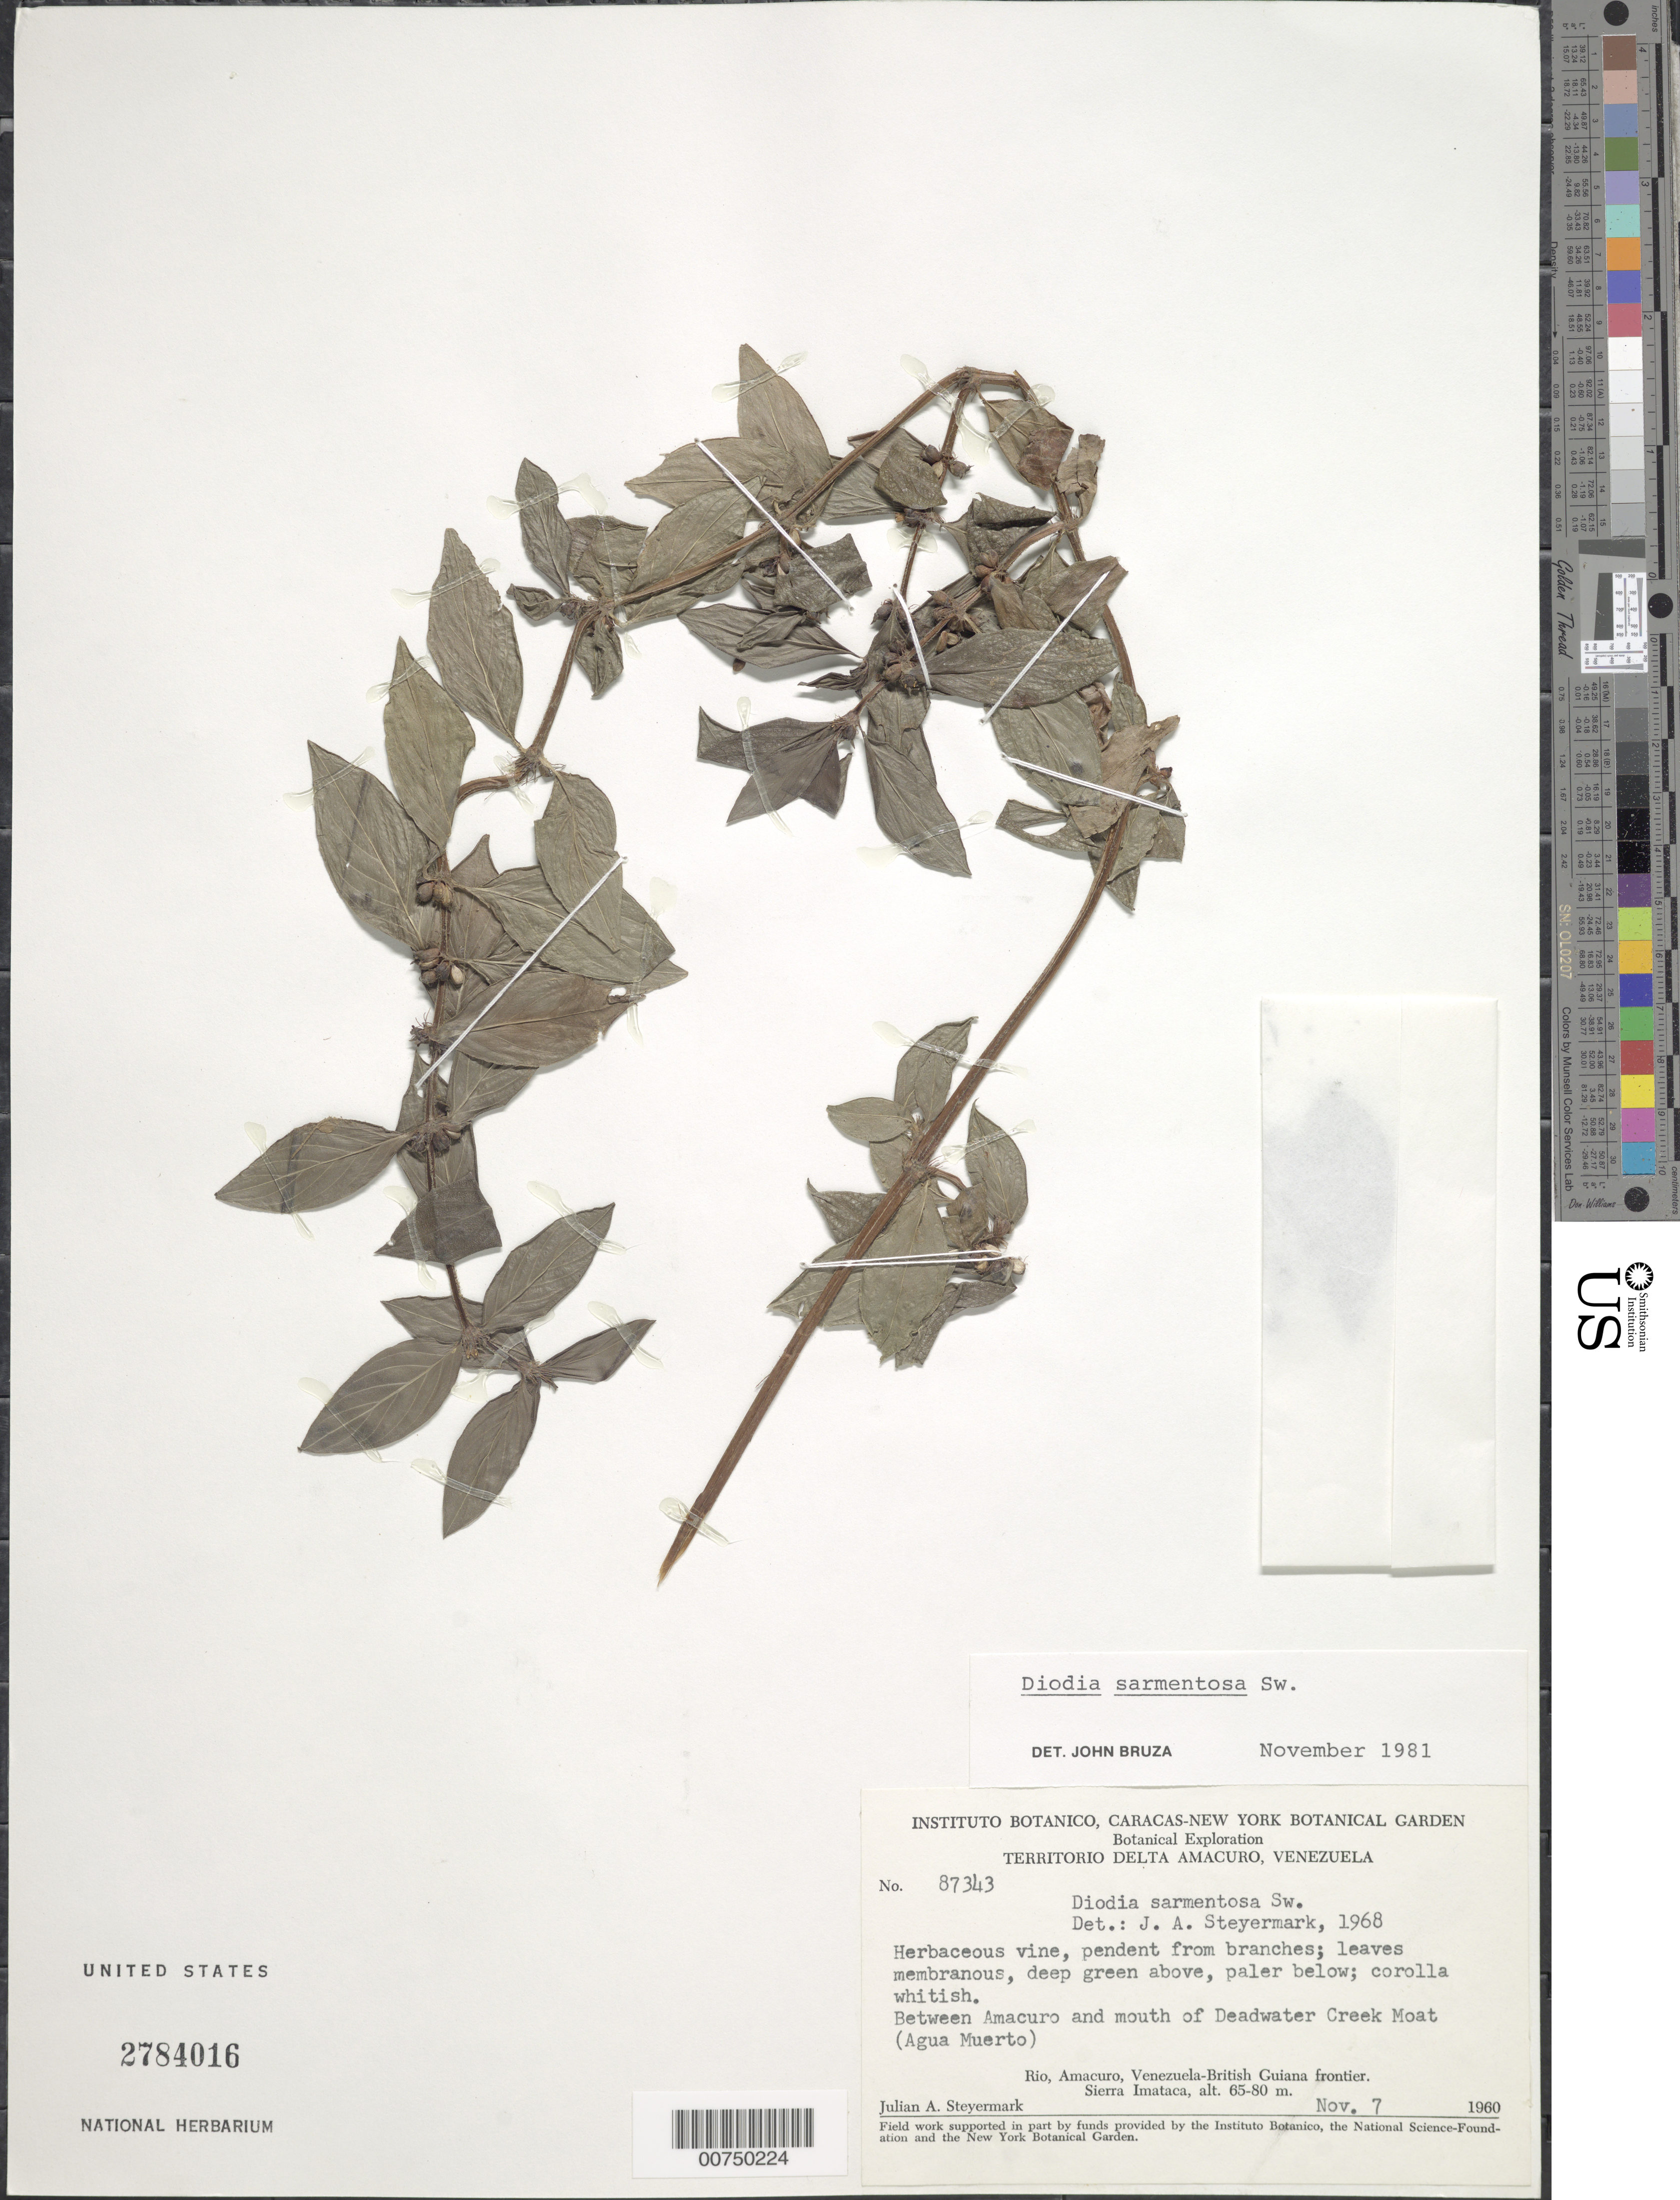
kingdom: Plantae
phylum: Tracheophyta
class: Magnoliopsida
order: Gentianales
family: Rubiaceae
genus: Diodia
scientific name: Diodia sarmentosa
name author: Sw.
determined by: Bruza, J.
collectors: J. Steyermark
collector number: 87343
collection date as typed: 7-Nov-60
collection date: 1960-11-07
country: Venezuela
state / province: Delta Amacuro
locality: Río Amacuro to mouth of Deadwater Creek Moat (Agua Muerto), Sierra Imataca, Venezuela-Guyana border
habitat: Pendent from branches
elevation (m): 65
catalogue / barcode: US 2784016